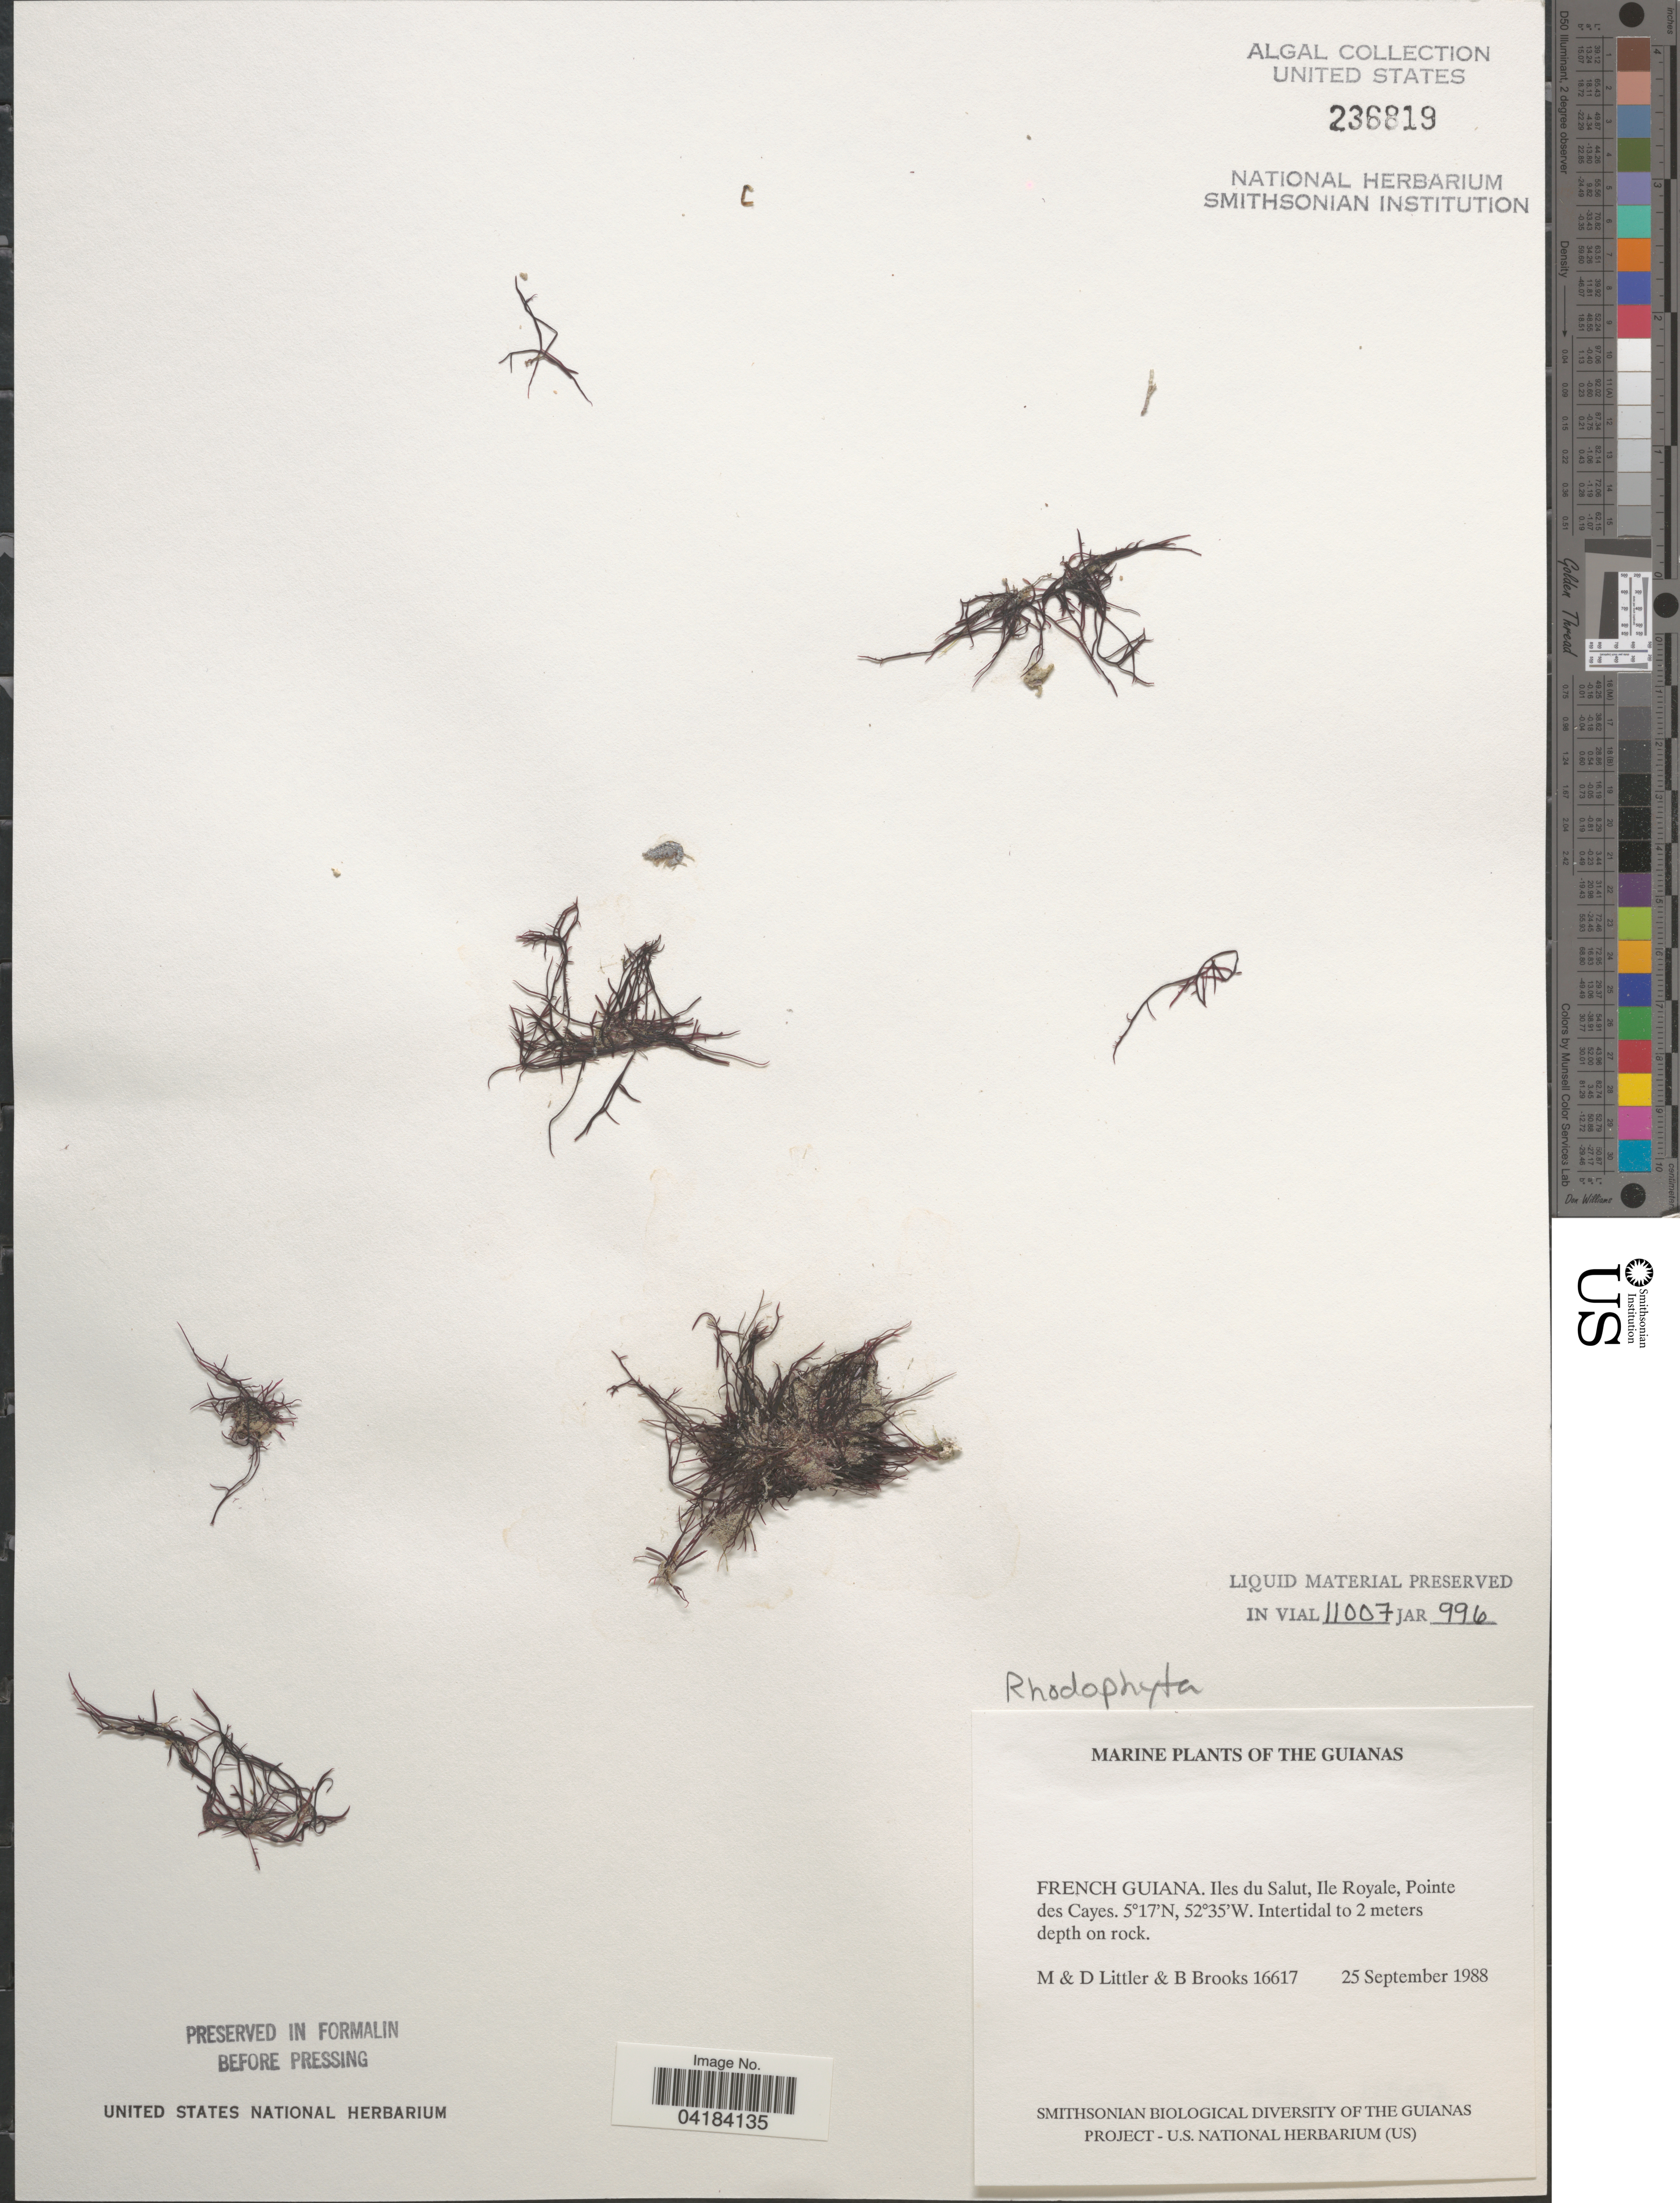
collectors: M. Littler, D. S. Littler & B. Brooks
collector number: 16617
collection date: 1988-09-25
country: French Guiana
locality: The Guianas. Iles du Salut, Ile Royale, Pointe des Cayes.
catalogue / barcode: US 236819